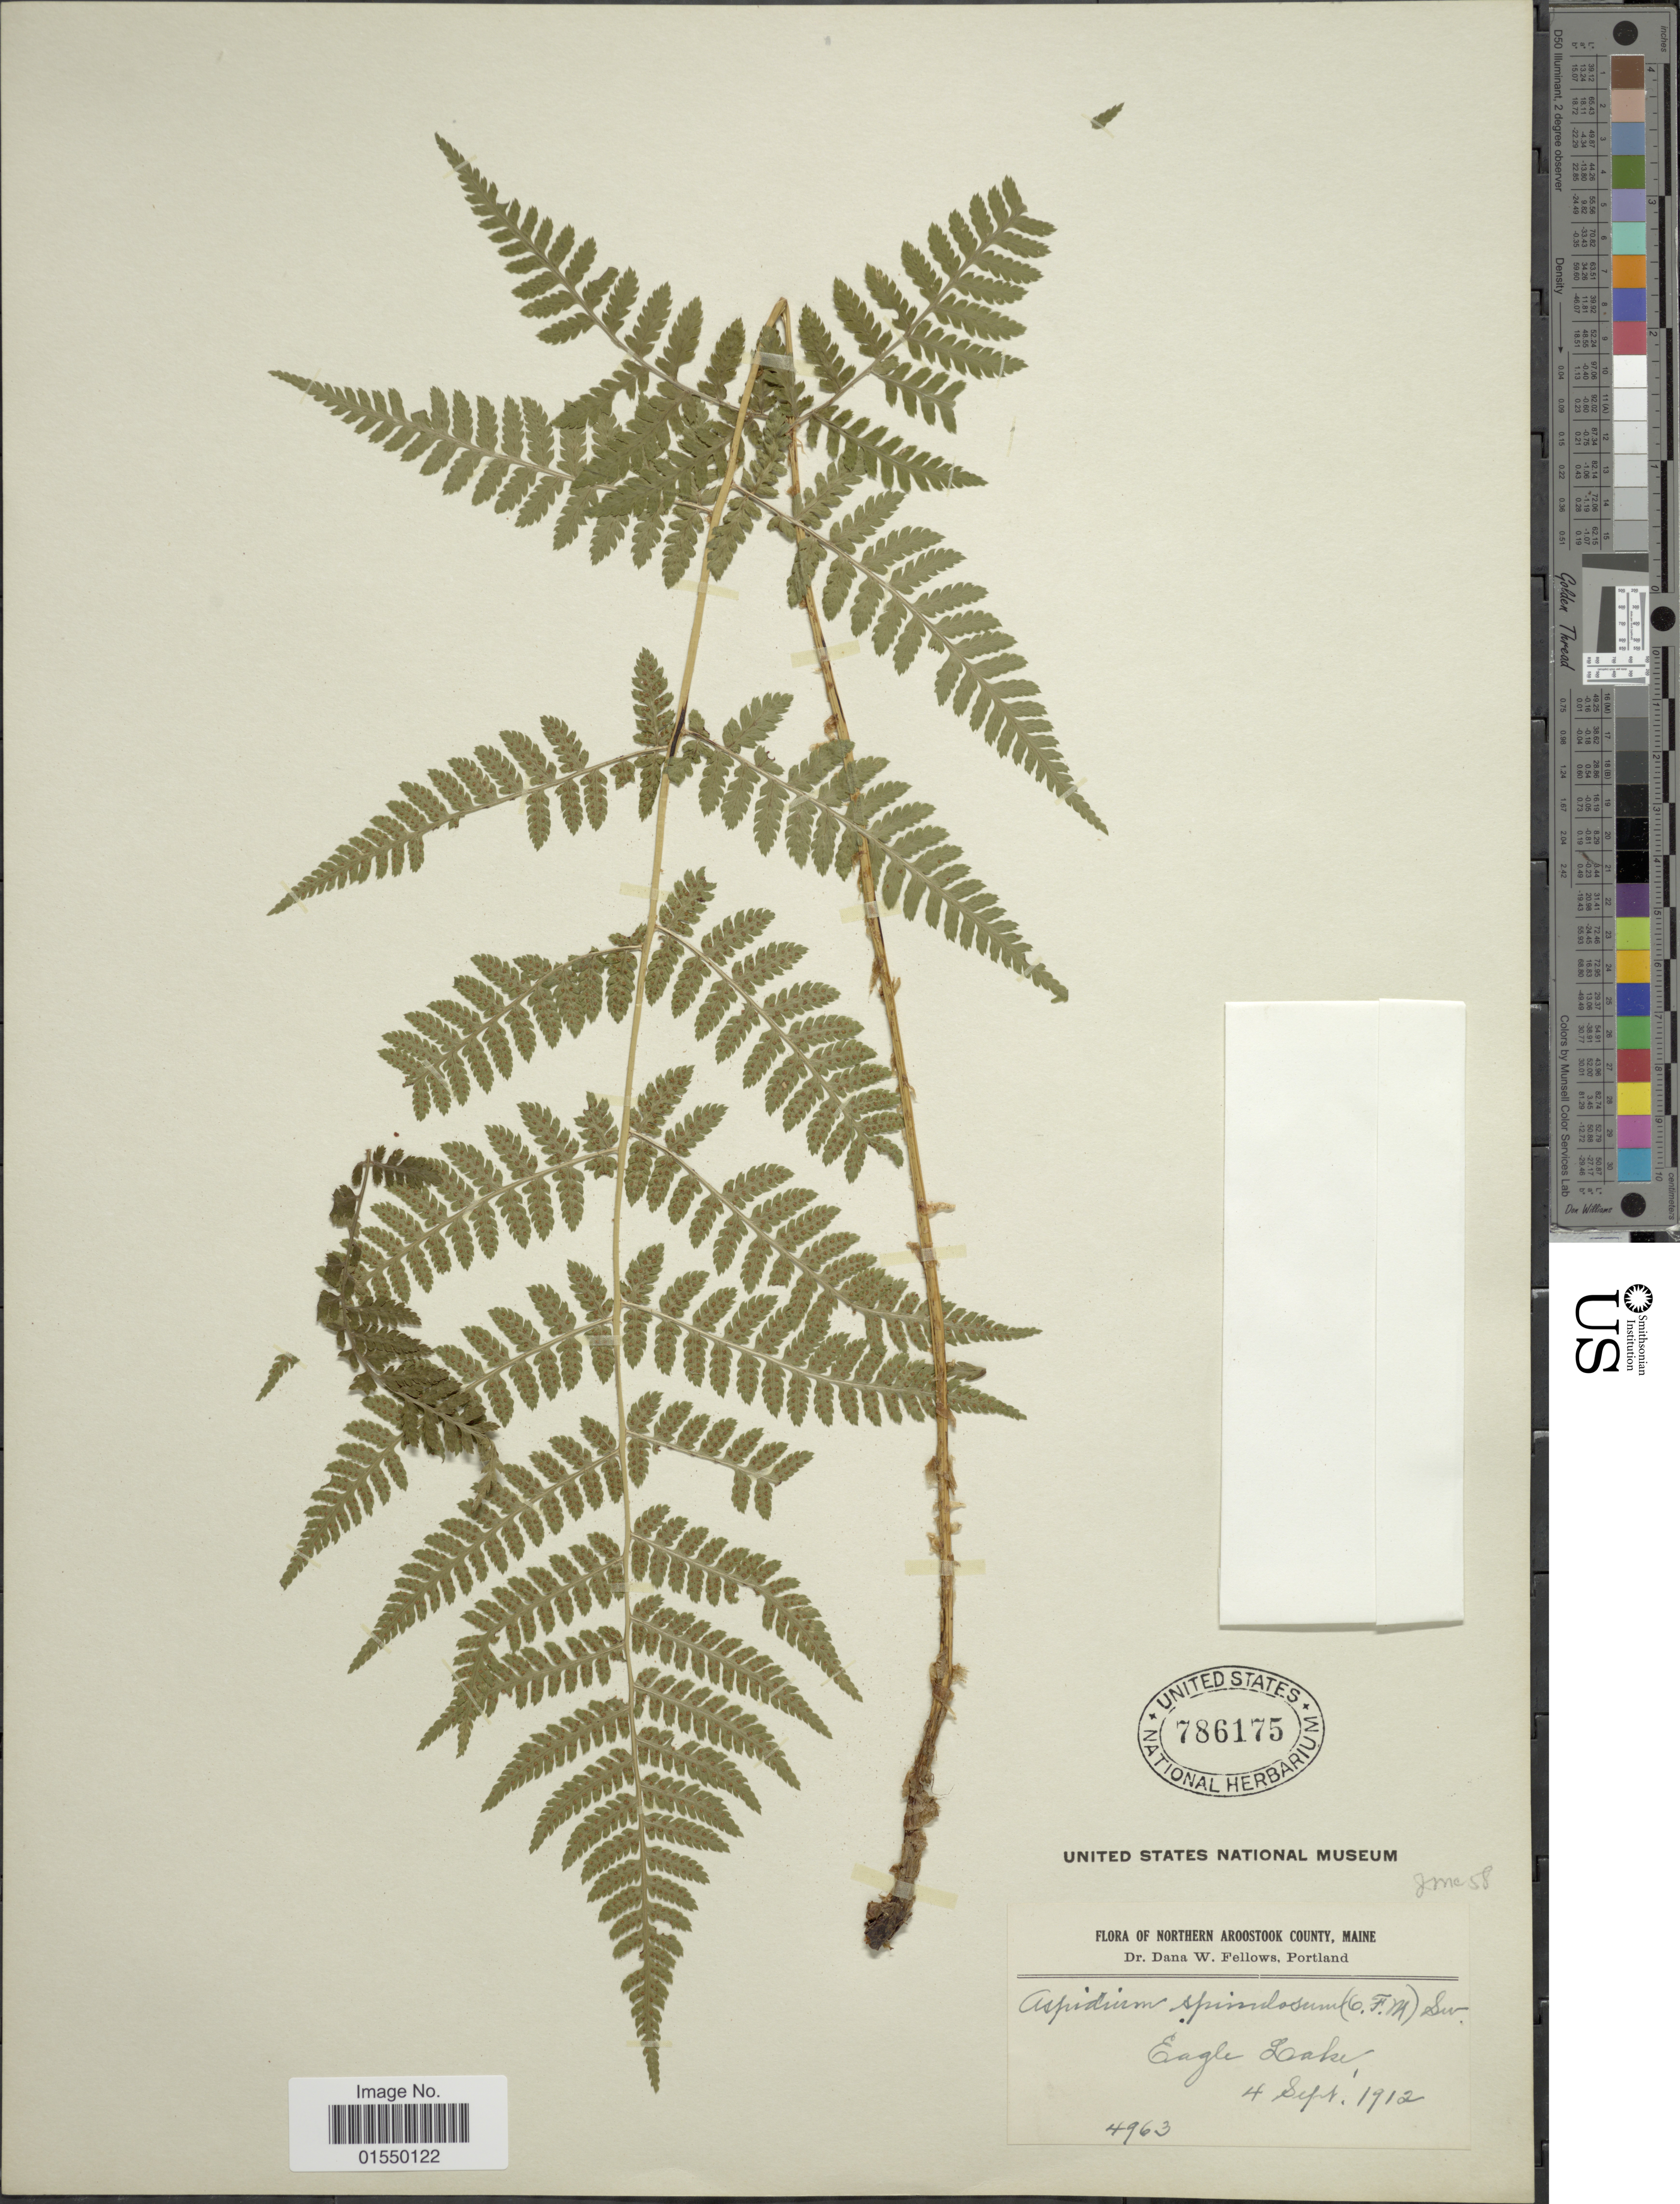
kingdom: Plantae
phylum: Tracheophyta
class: Polypodiopsida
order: Polypodiales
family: Dryopteridaceae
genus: Dryopteris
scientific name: Dryopteris carthusiana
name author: (Villars) H.P. Fuchs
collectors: D. W. Fellows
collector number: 4963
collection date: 1912-09-04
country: United States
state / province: Maine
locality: Northern Aroostook County, Eagle Lake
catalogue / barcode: US 786175